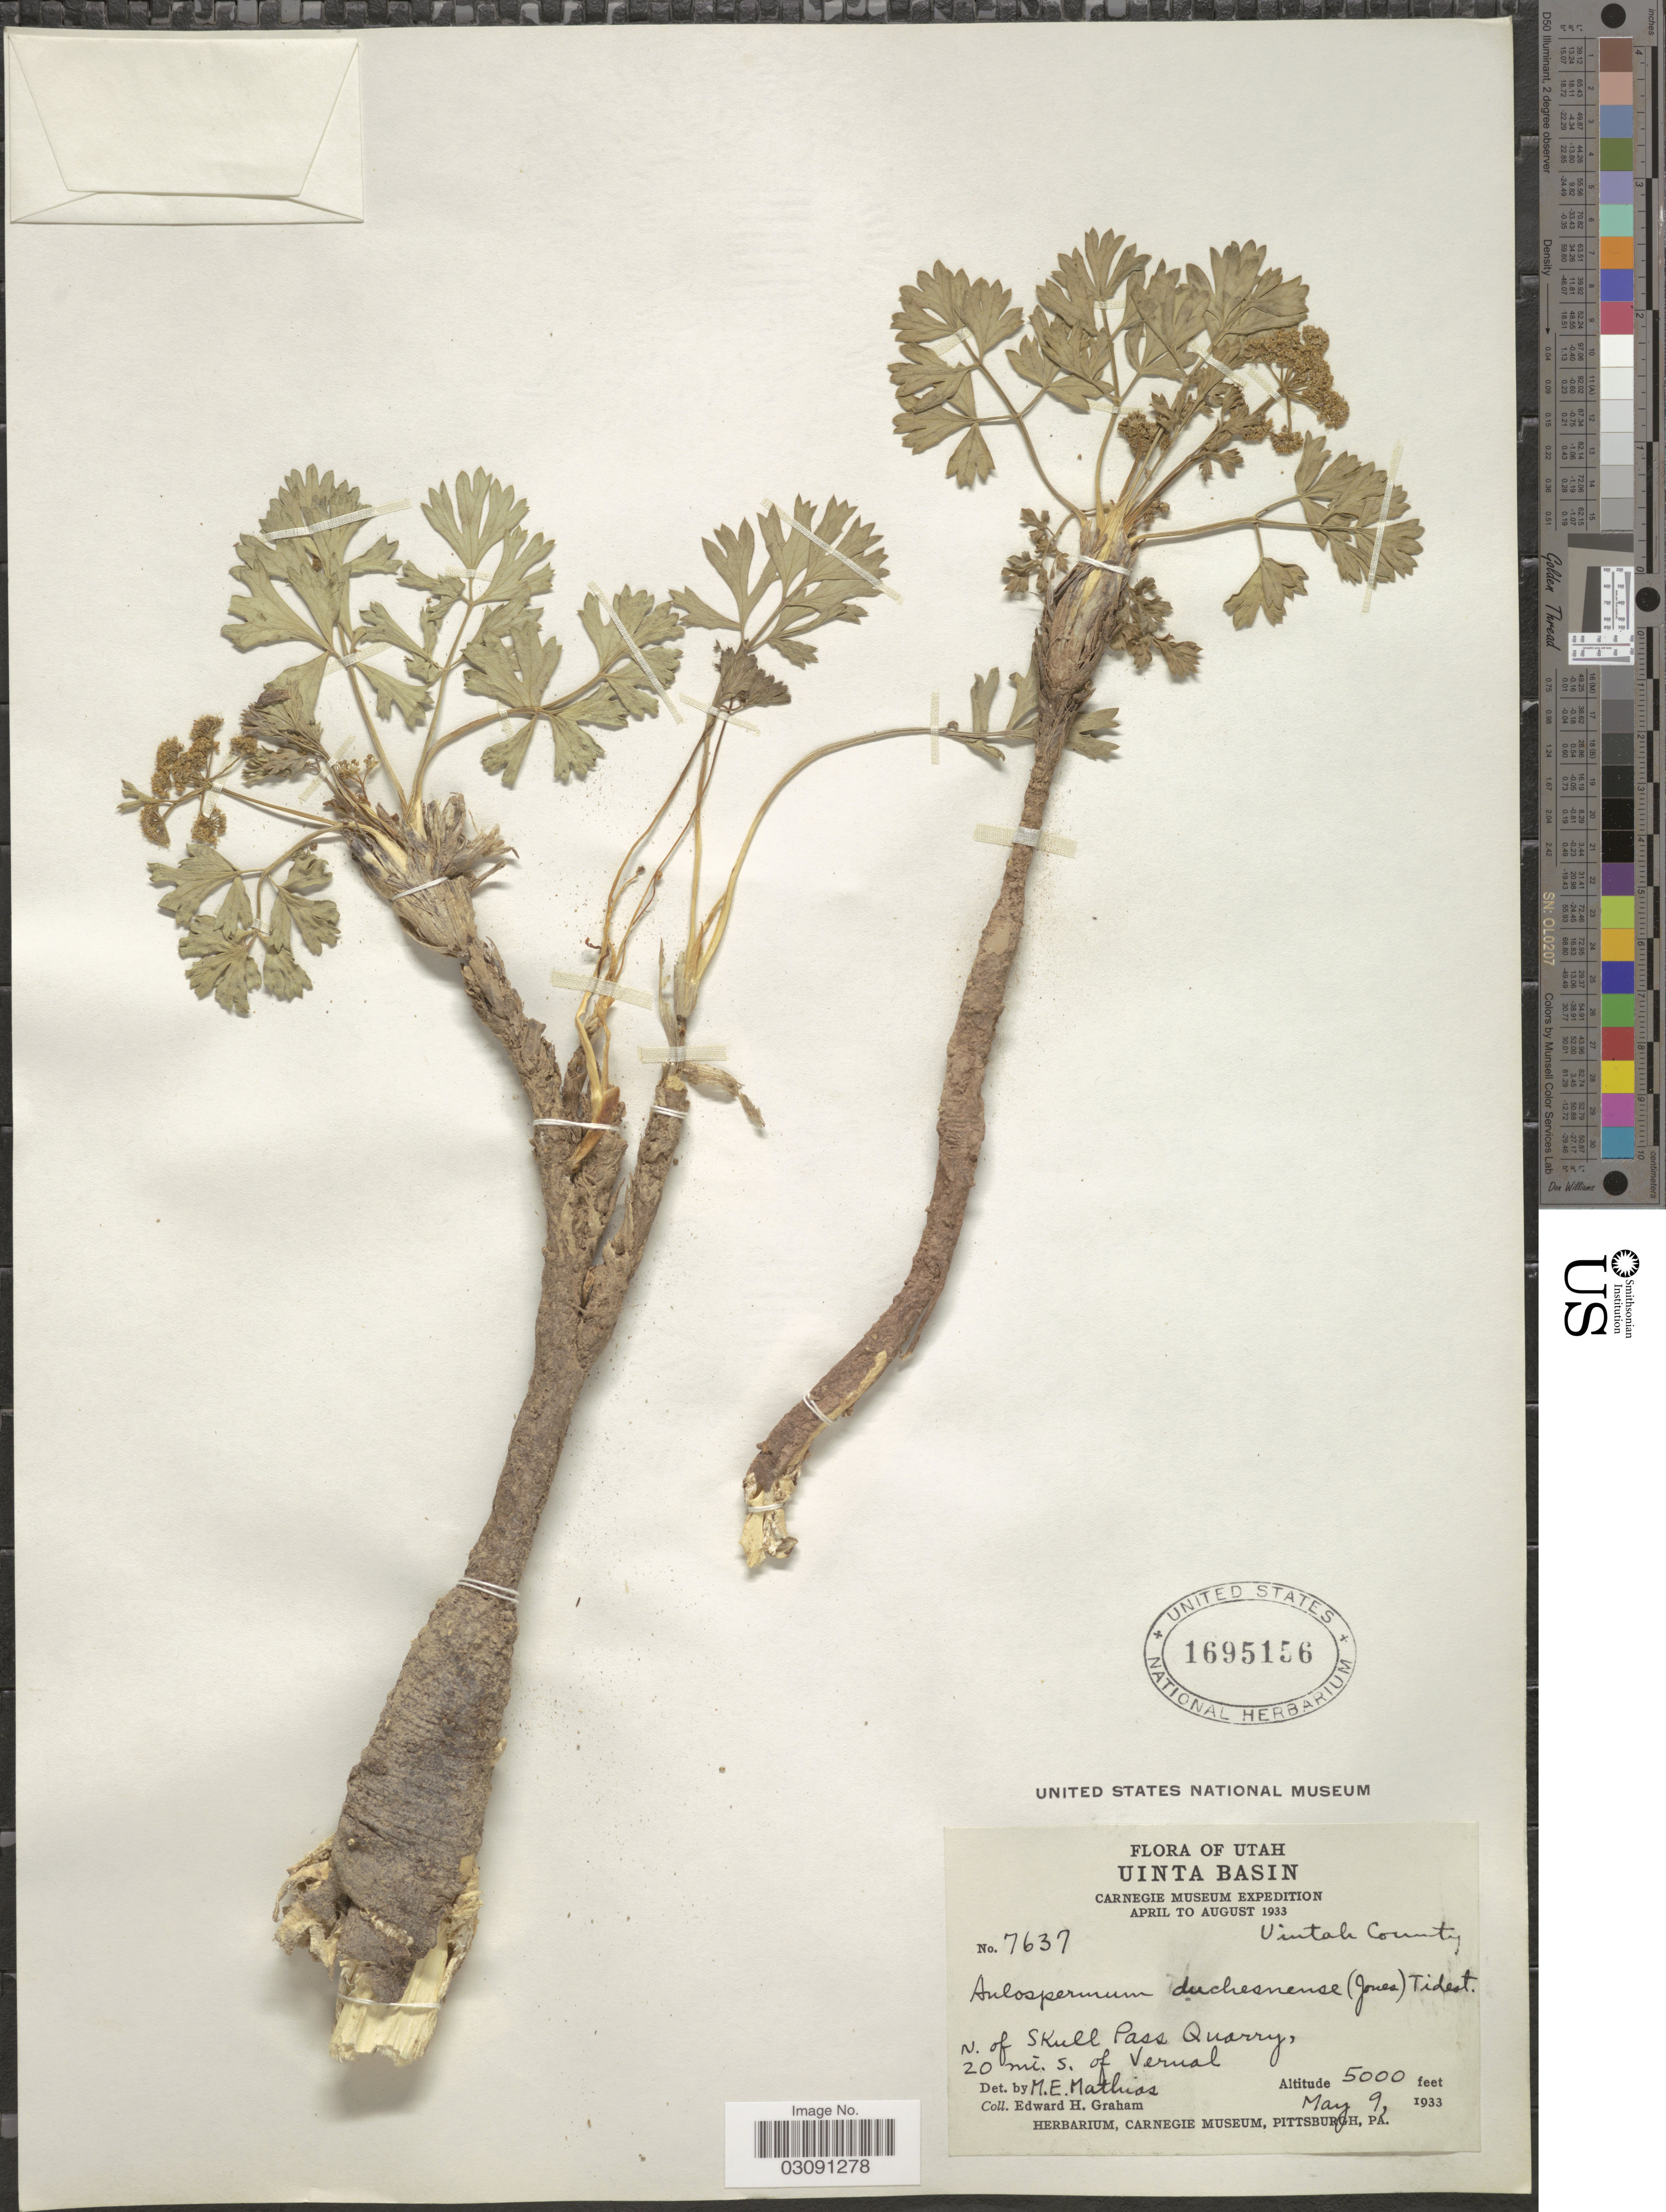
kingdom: Plantae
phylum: Tracheophyta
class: Magnoliopsida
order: Apiales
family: Apiaceae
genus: Cymopterus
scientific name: Cymopterus duchesnensis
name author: M.E. Jones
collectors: E. H. Graham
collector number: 7637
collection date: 1933-05-09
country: United States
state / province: Utah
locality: Uinta Basin. Uintah County. N. of Skull Pass Quarry, 20 mi. s. of Vernal.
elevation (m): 1524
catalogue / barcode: US 1695156